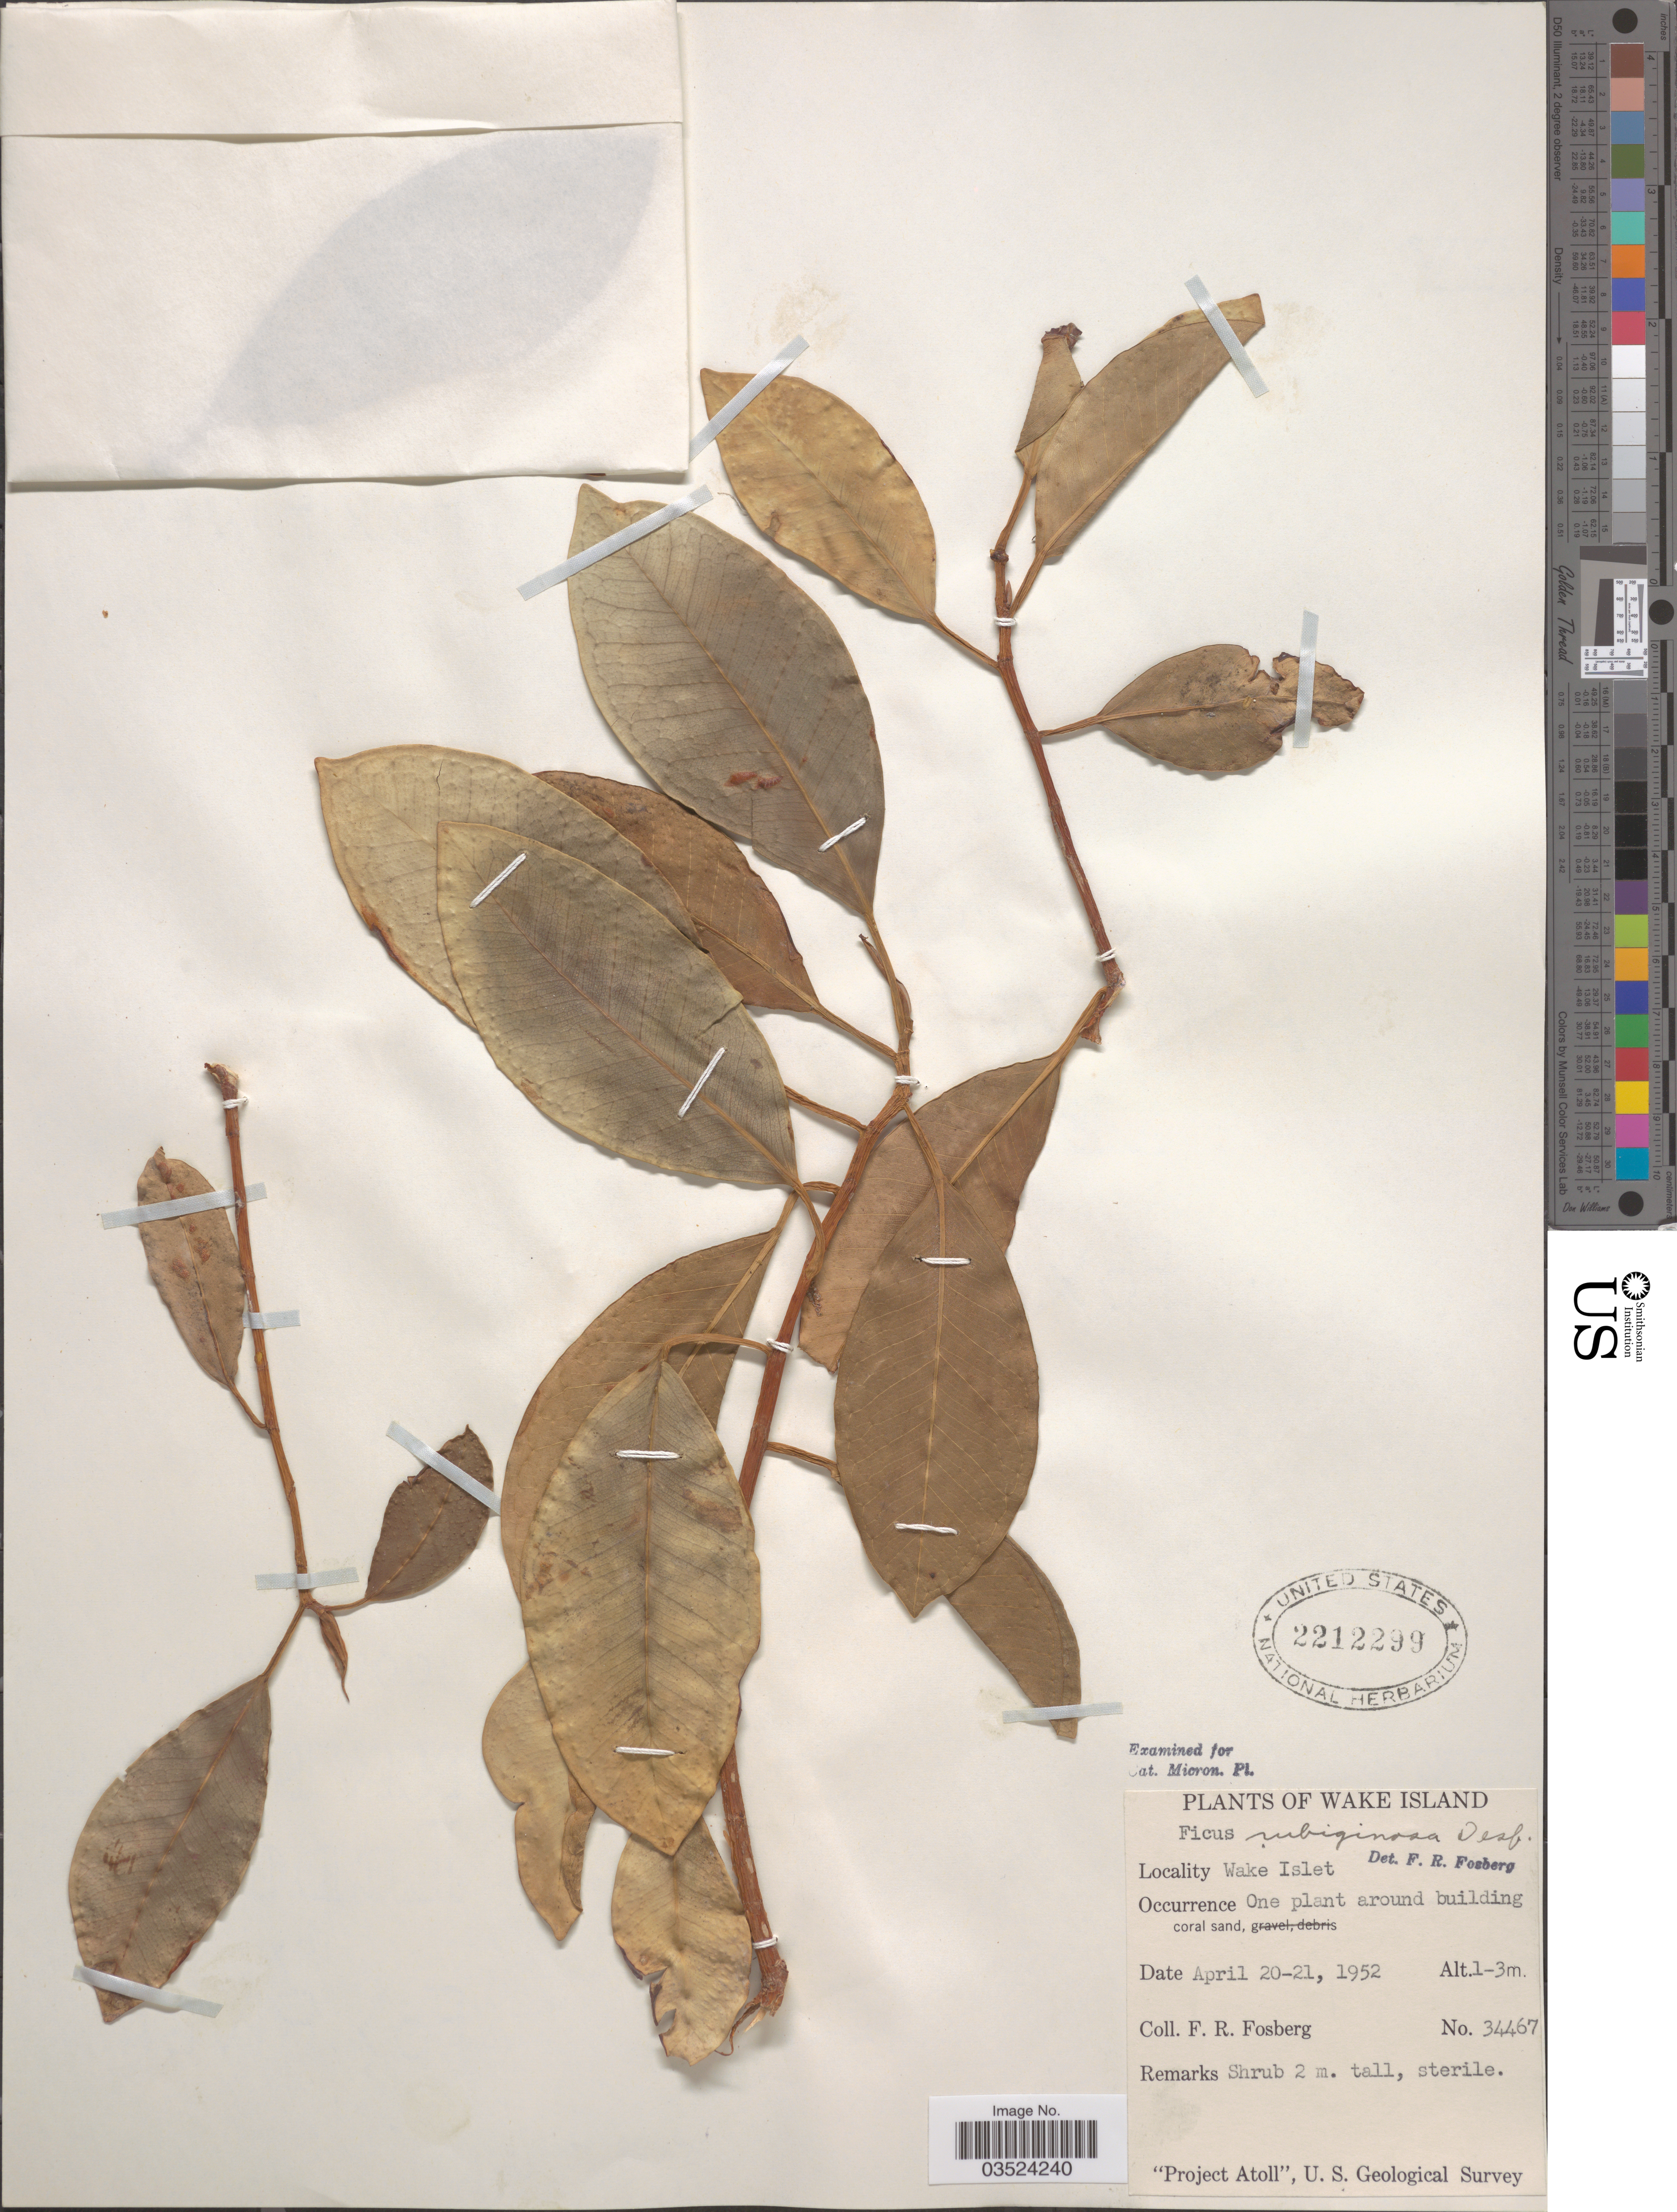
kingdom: Plantae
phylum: Tracheophyta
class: Magnoliopsida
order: Rosales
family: Moraceae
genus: Ficus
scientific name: Ficus rubiginosa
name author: Desf. ex Vent.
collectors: F. R. Fosberg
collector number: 34467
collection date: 1952-04-20/1952-04-21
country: U.S. Administered Pacific Islands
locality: Wake Island. Wake Islet.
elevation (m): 1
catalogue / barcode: US 2212299